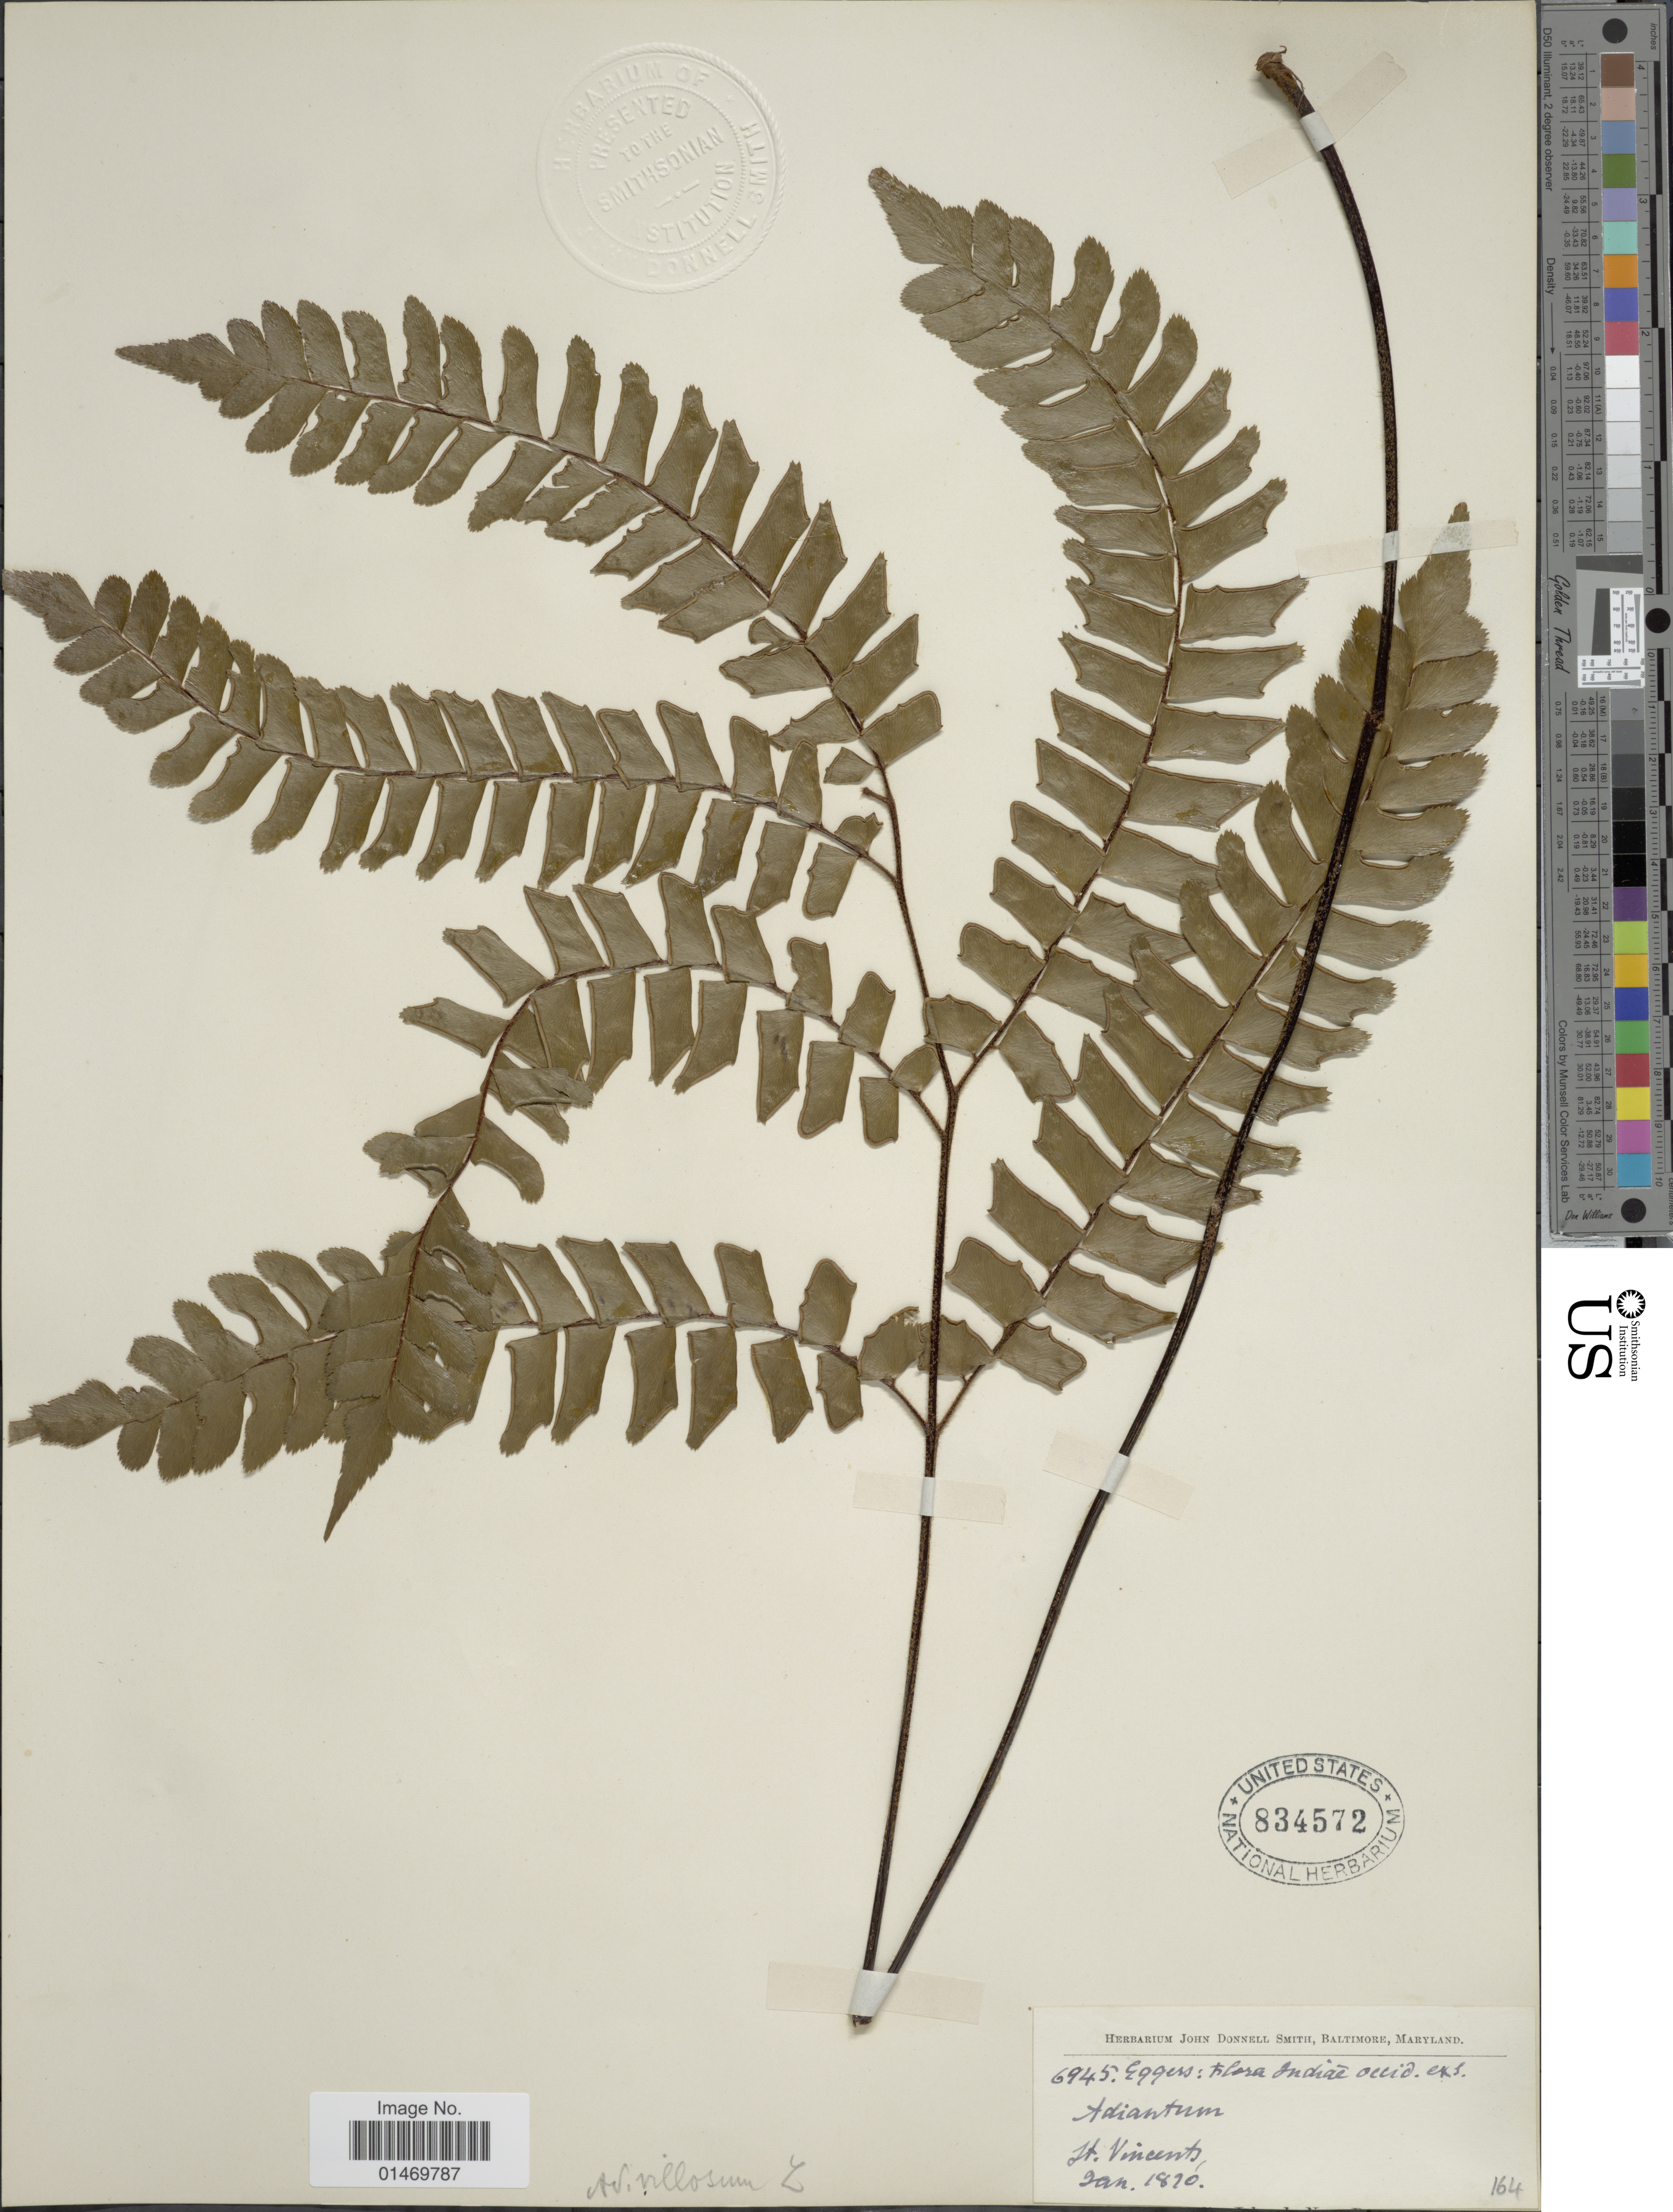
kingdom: Plantae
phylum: Tracheophyta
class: Polypodiopsida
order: Polypodiales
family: Pteridaceae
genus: Adiantum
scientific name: Adiantum villosum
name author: L.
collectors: -. Eggers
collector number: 6945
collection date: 1890-01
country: St. Vincent - Grenadines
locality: St. Vincents, Indiae Occid. Exs.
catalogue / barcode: US 834572